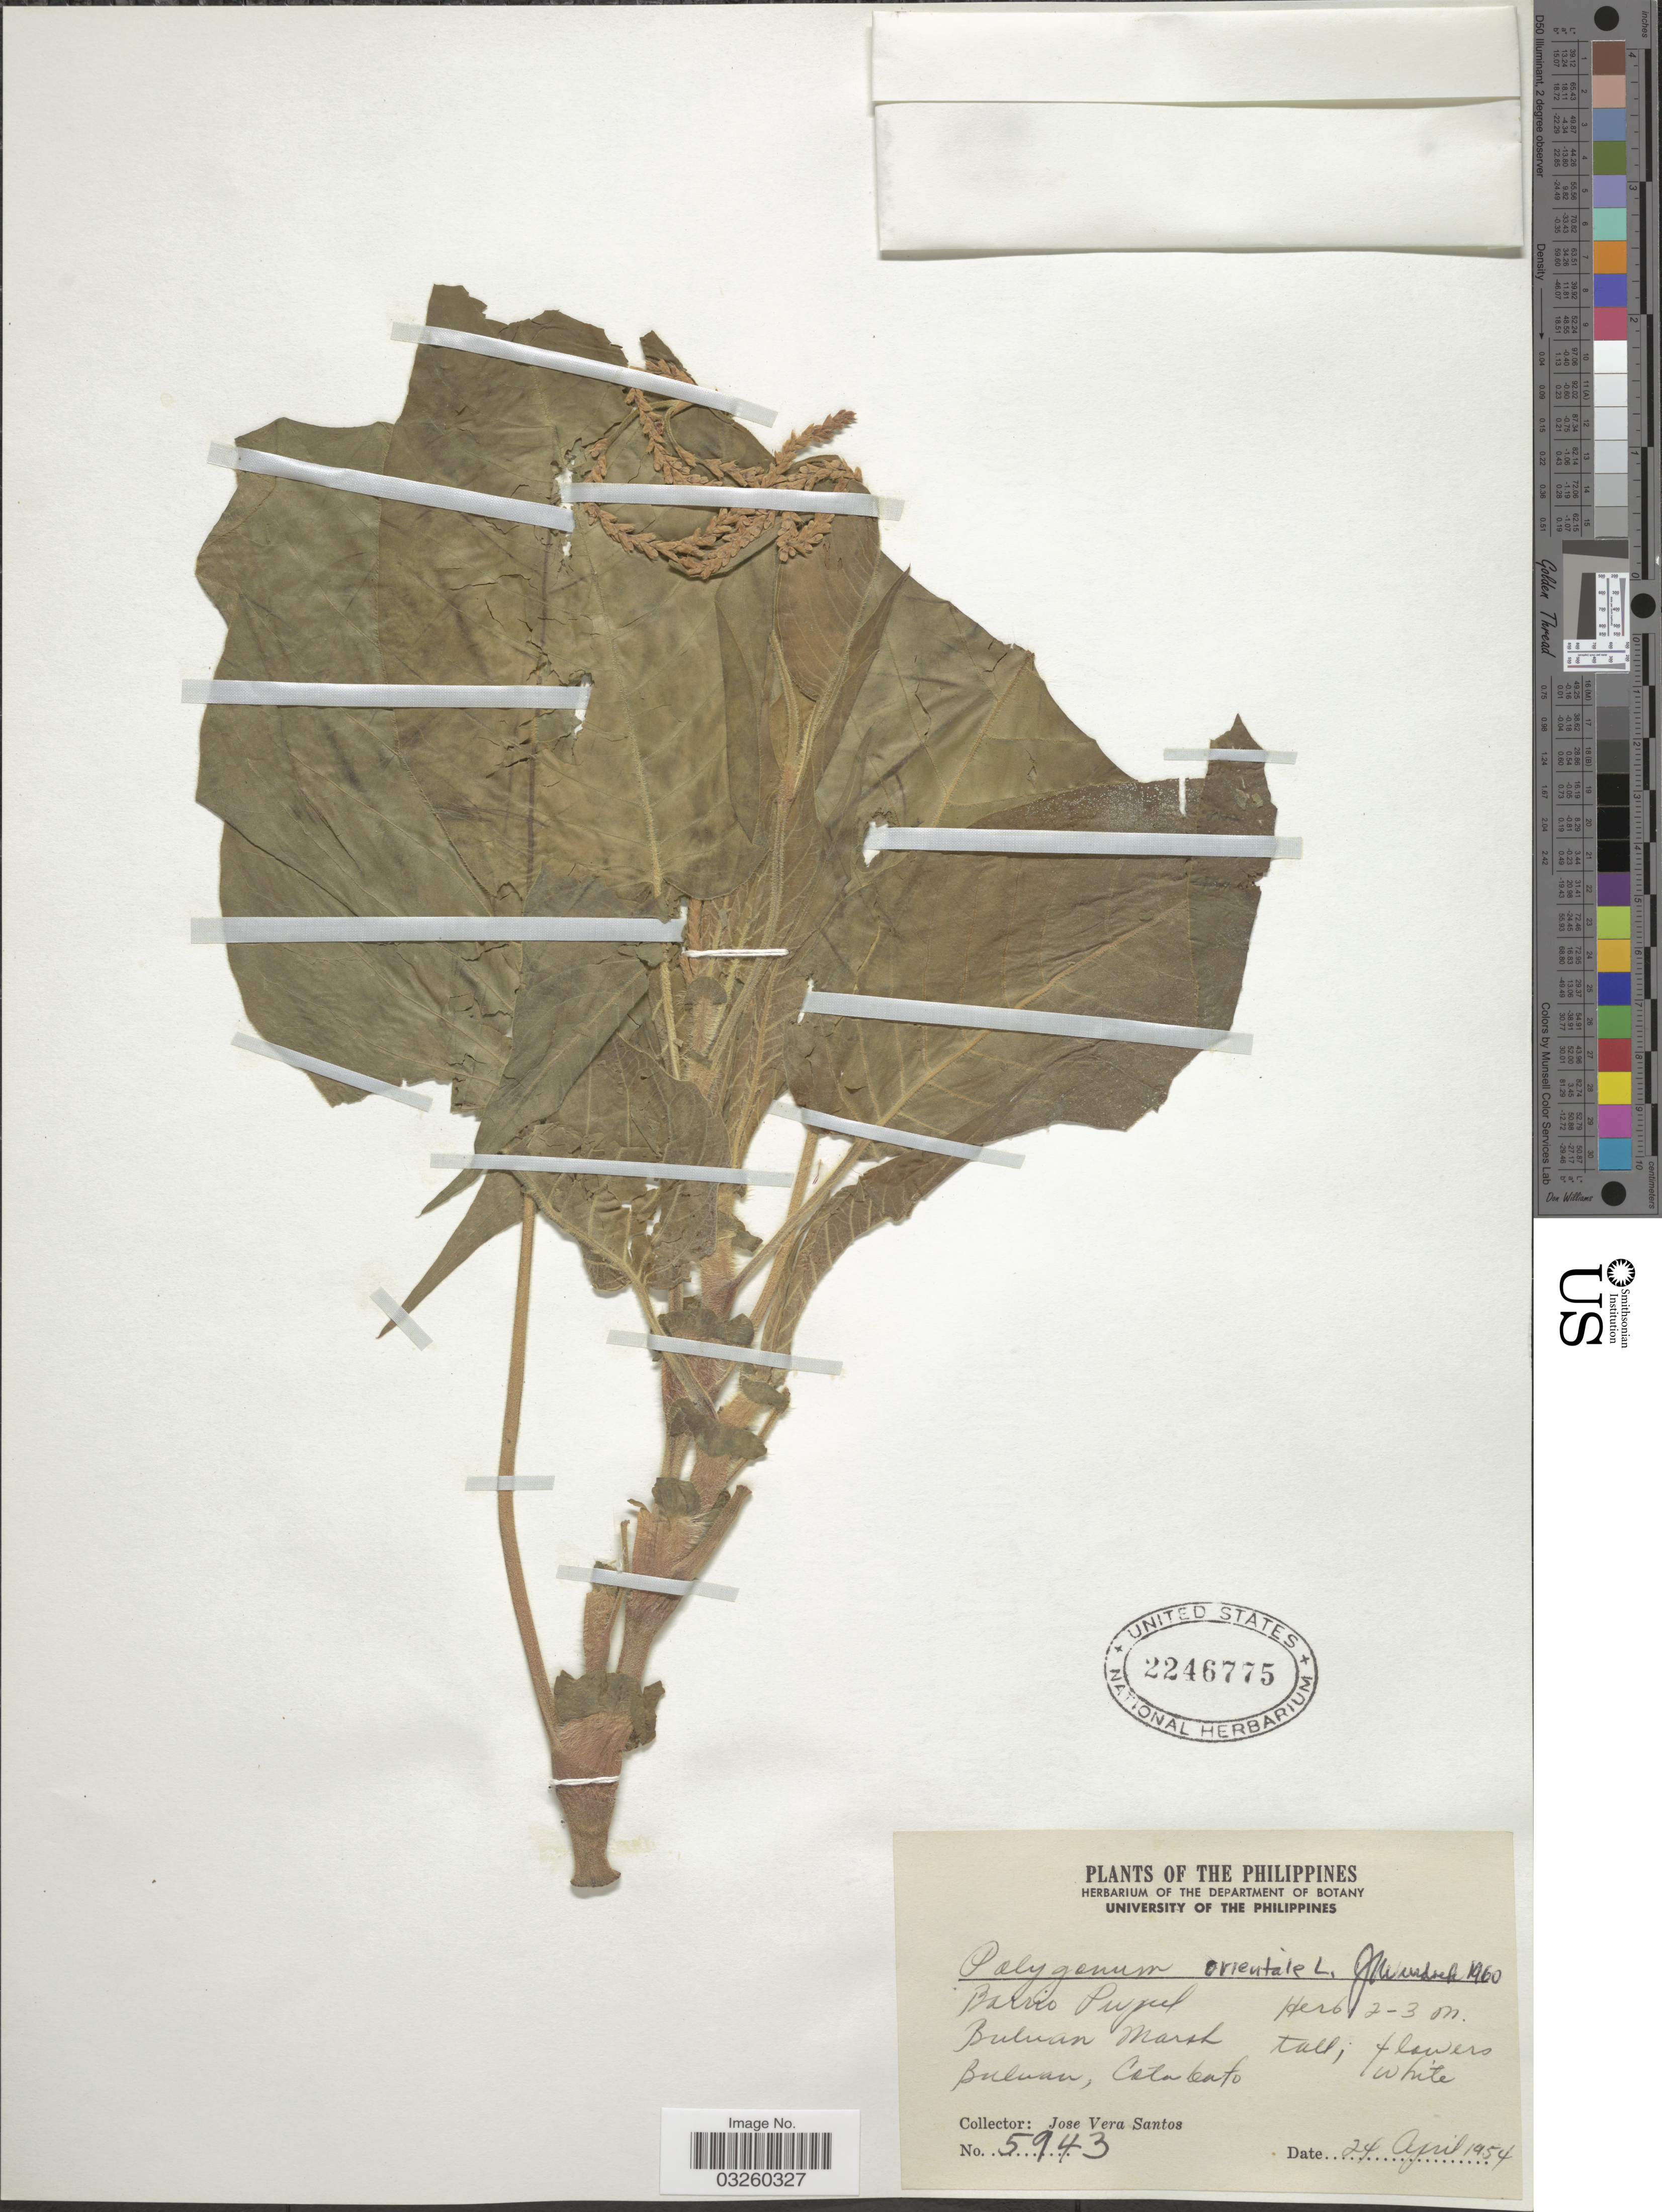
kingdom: Plantae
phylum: Tracheophyta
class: Magnoliopsida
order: Caryophyllales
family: Polygonaceae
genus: Polygonum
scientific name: Polygonum orientale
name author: L.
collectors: J. Santos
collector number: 5943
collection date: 1954-04-24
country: Philippines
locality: Barrio Pupul. Buluan Marsh, Buluan, Cotabato.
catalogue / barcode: US 2246775